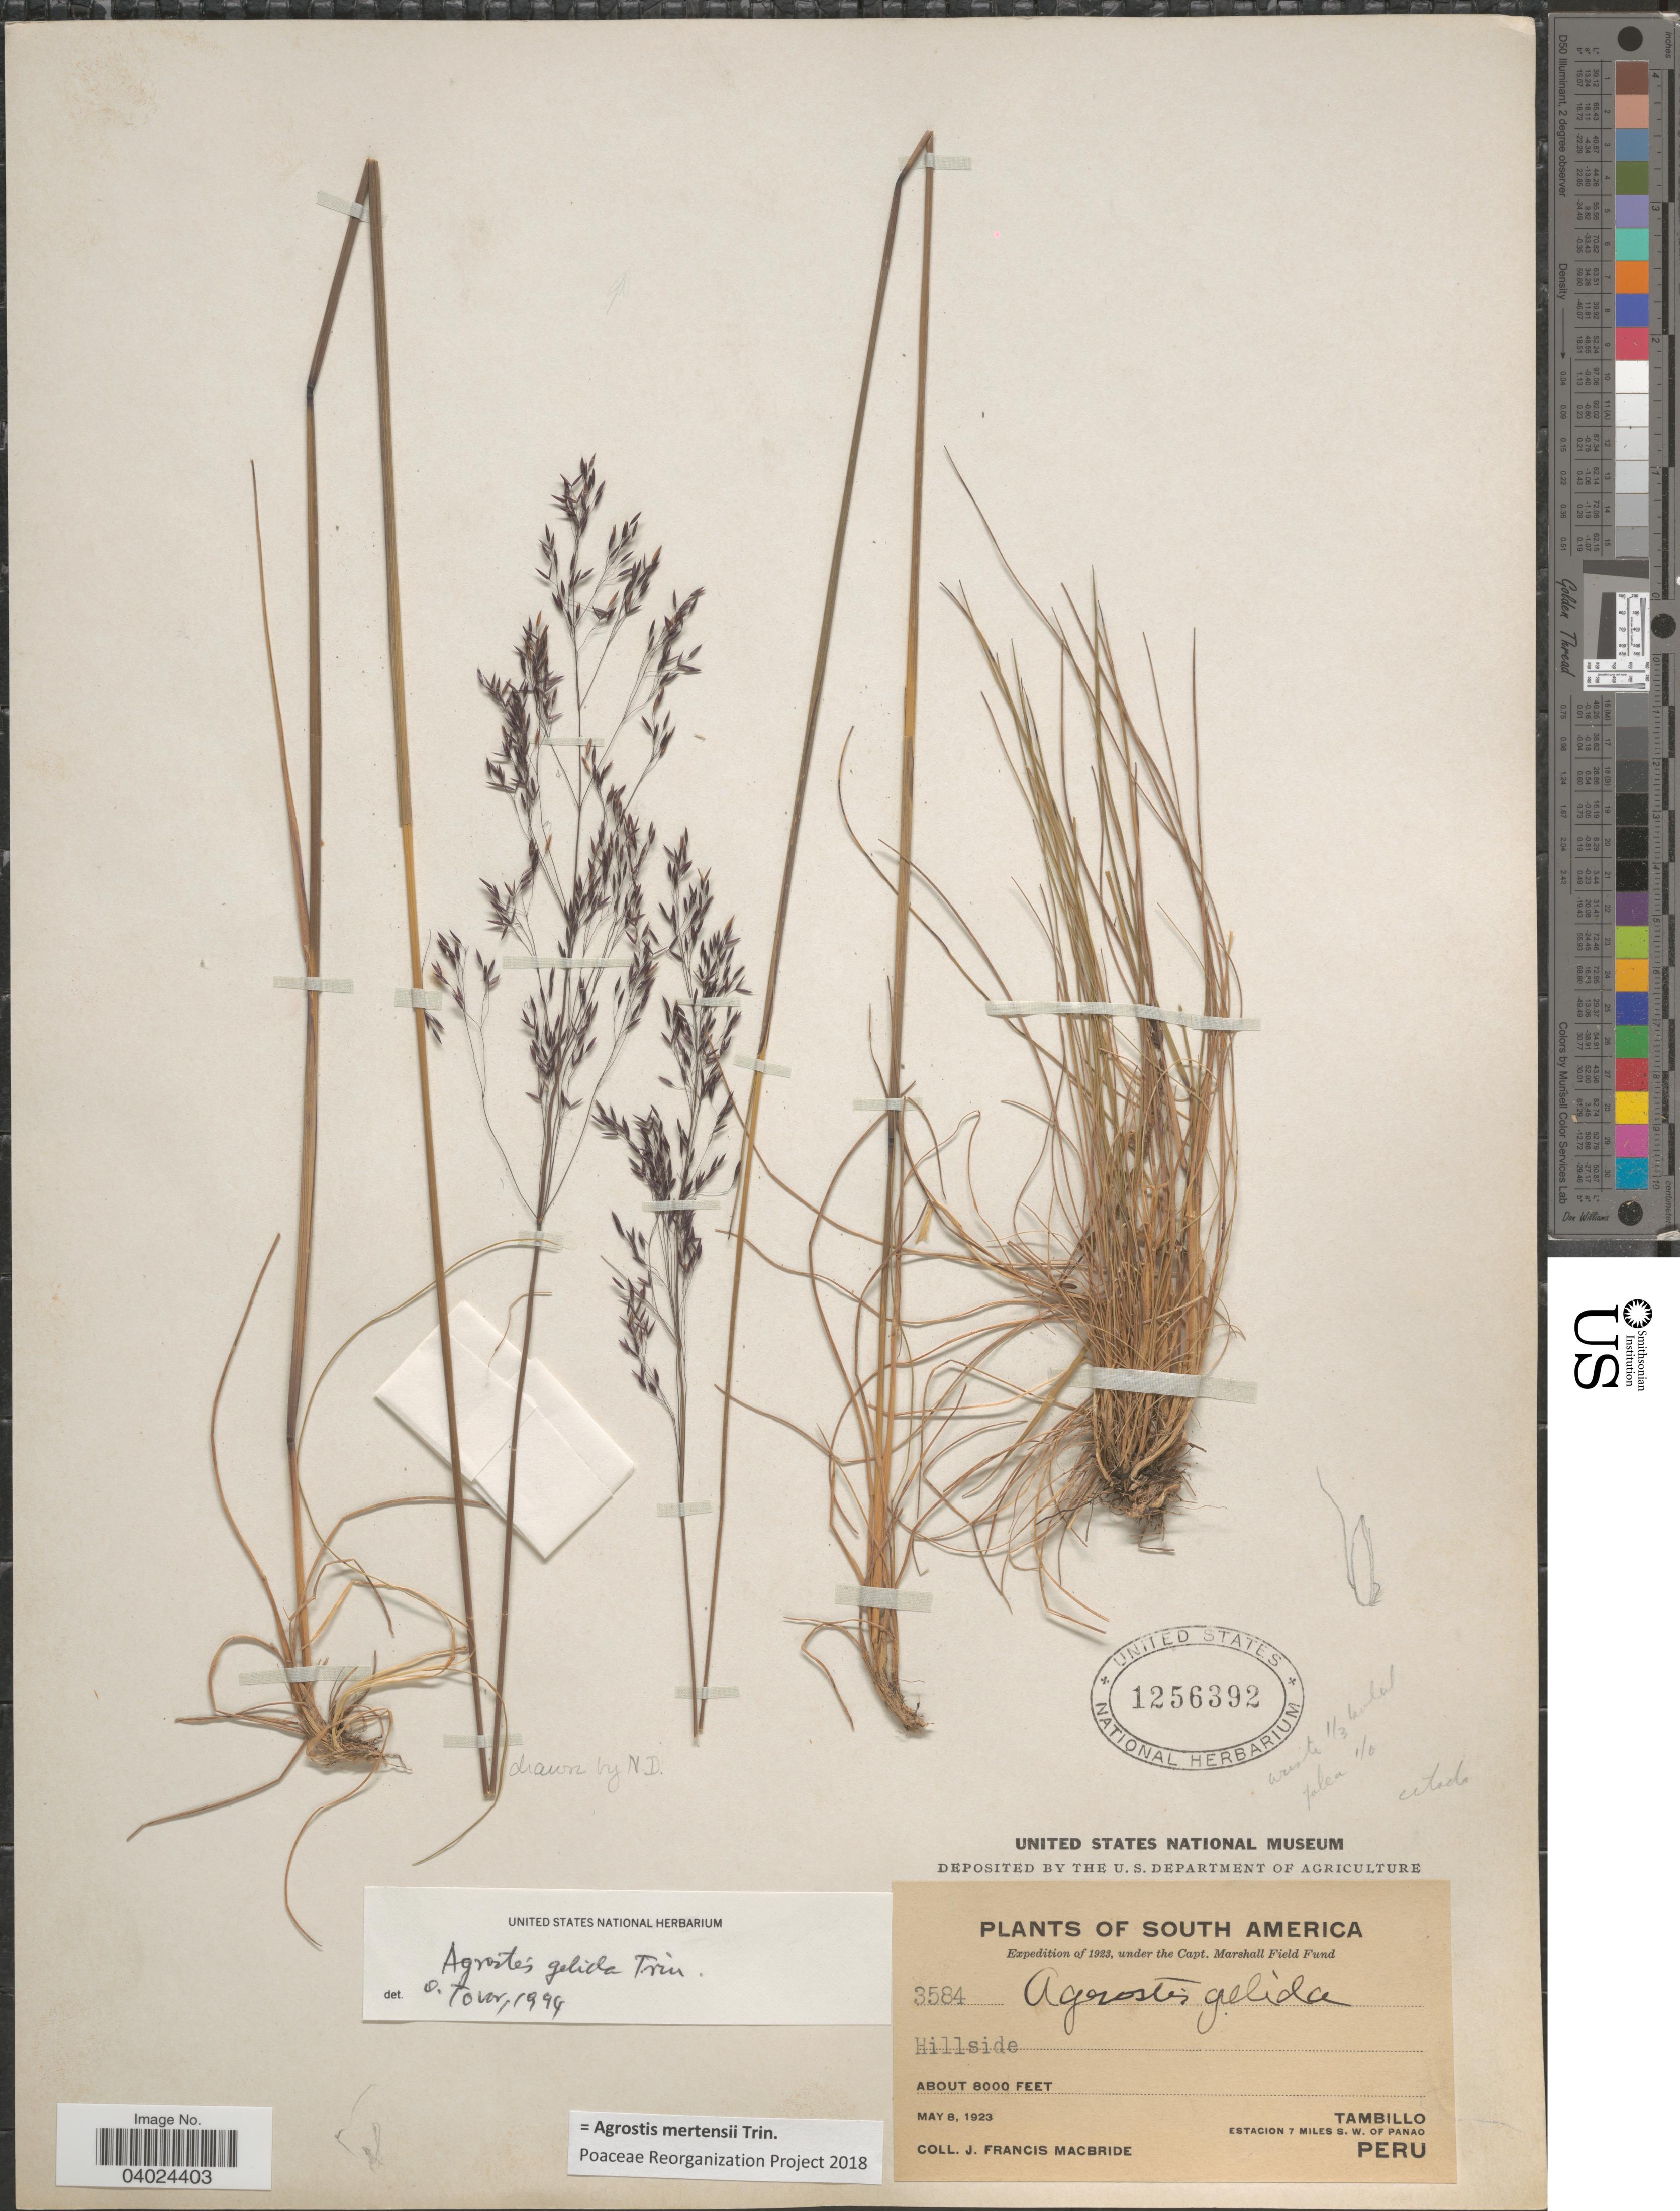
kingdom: Plantae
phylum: Tracheophyta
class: Liliopsida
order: Poales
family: Poaceae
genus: Agrostis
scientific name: Agrostis mertensii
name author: Trin.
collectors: J. F. Macbride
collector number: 3584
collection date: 1923-05-08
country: Peru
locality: Tambillo. Estacion 7 miles S. W. of Panao.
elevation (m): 2438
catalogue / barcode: US 1256392